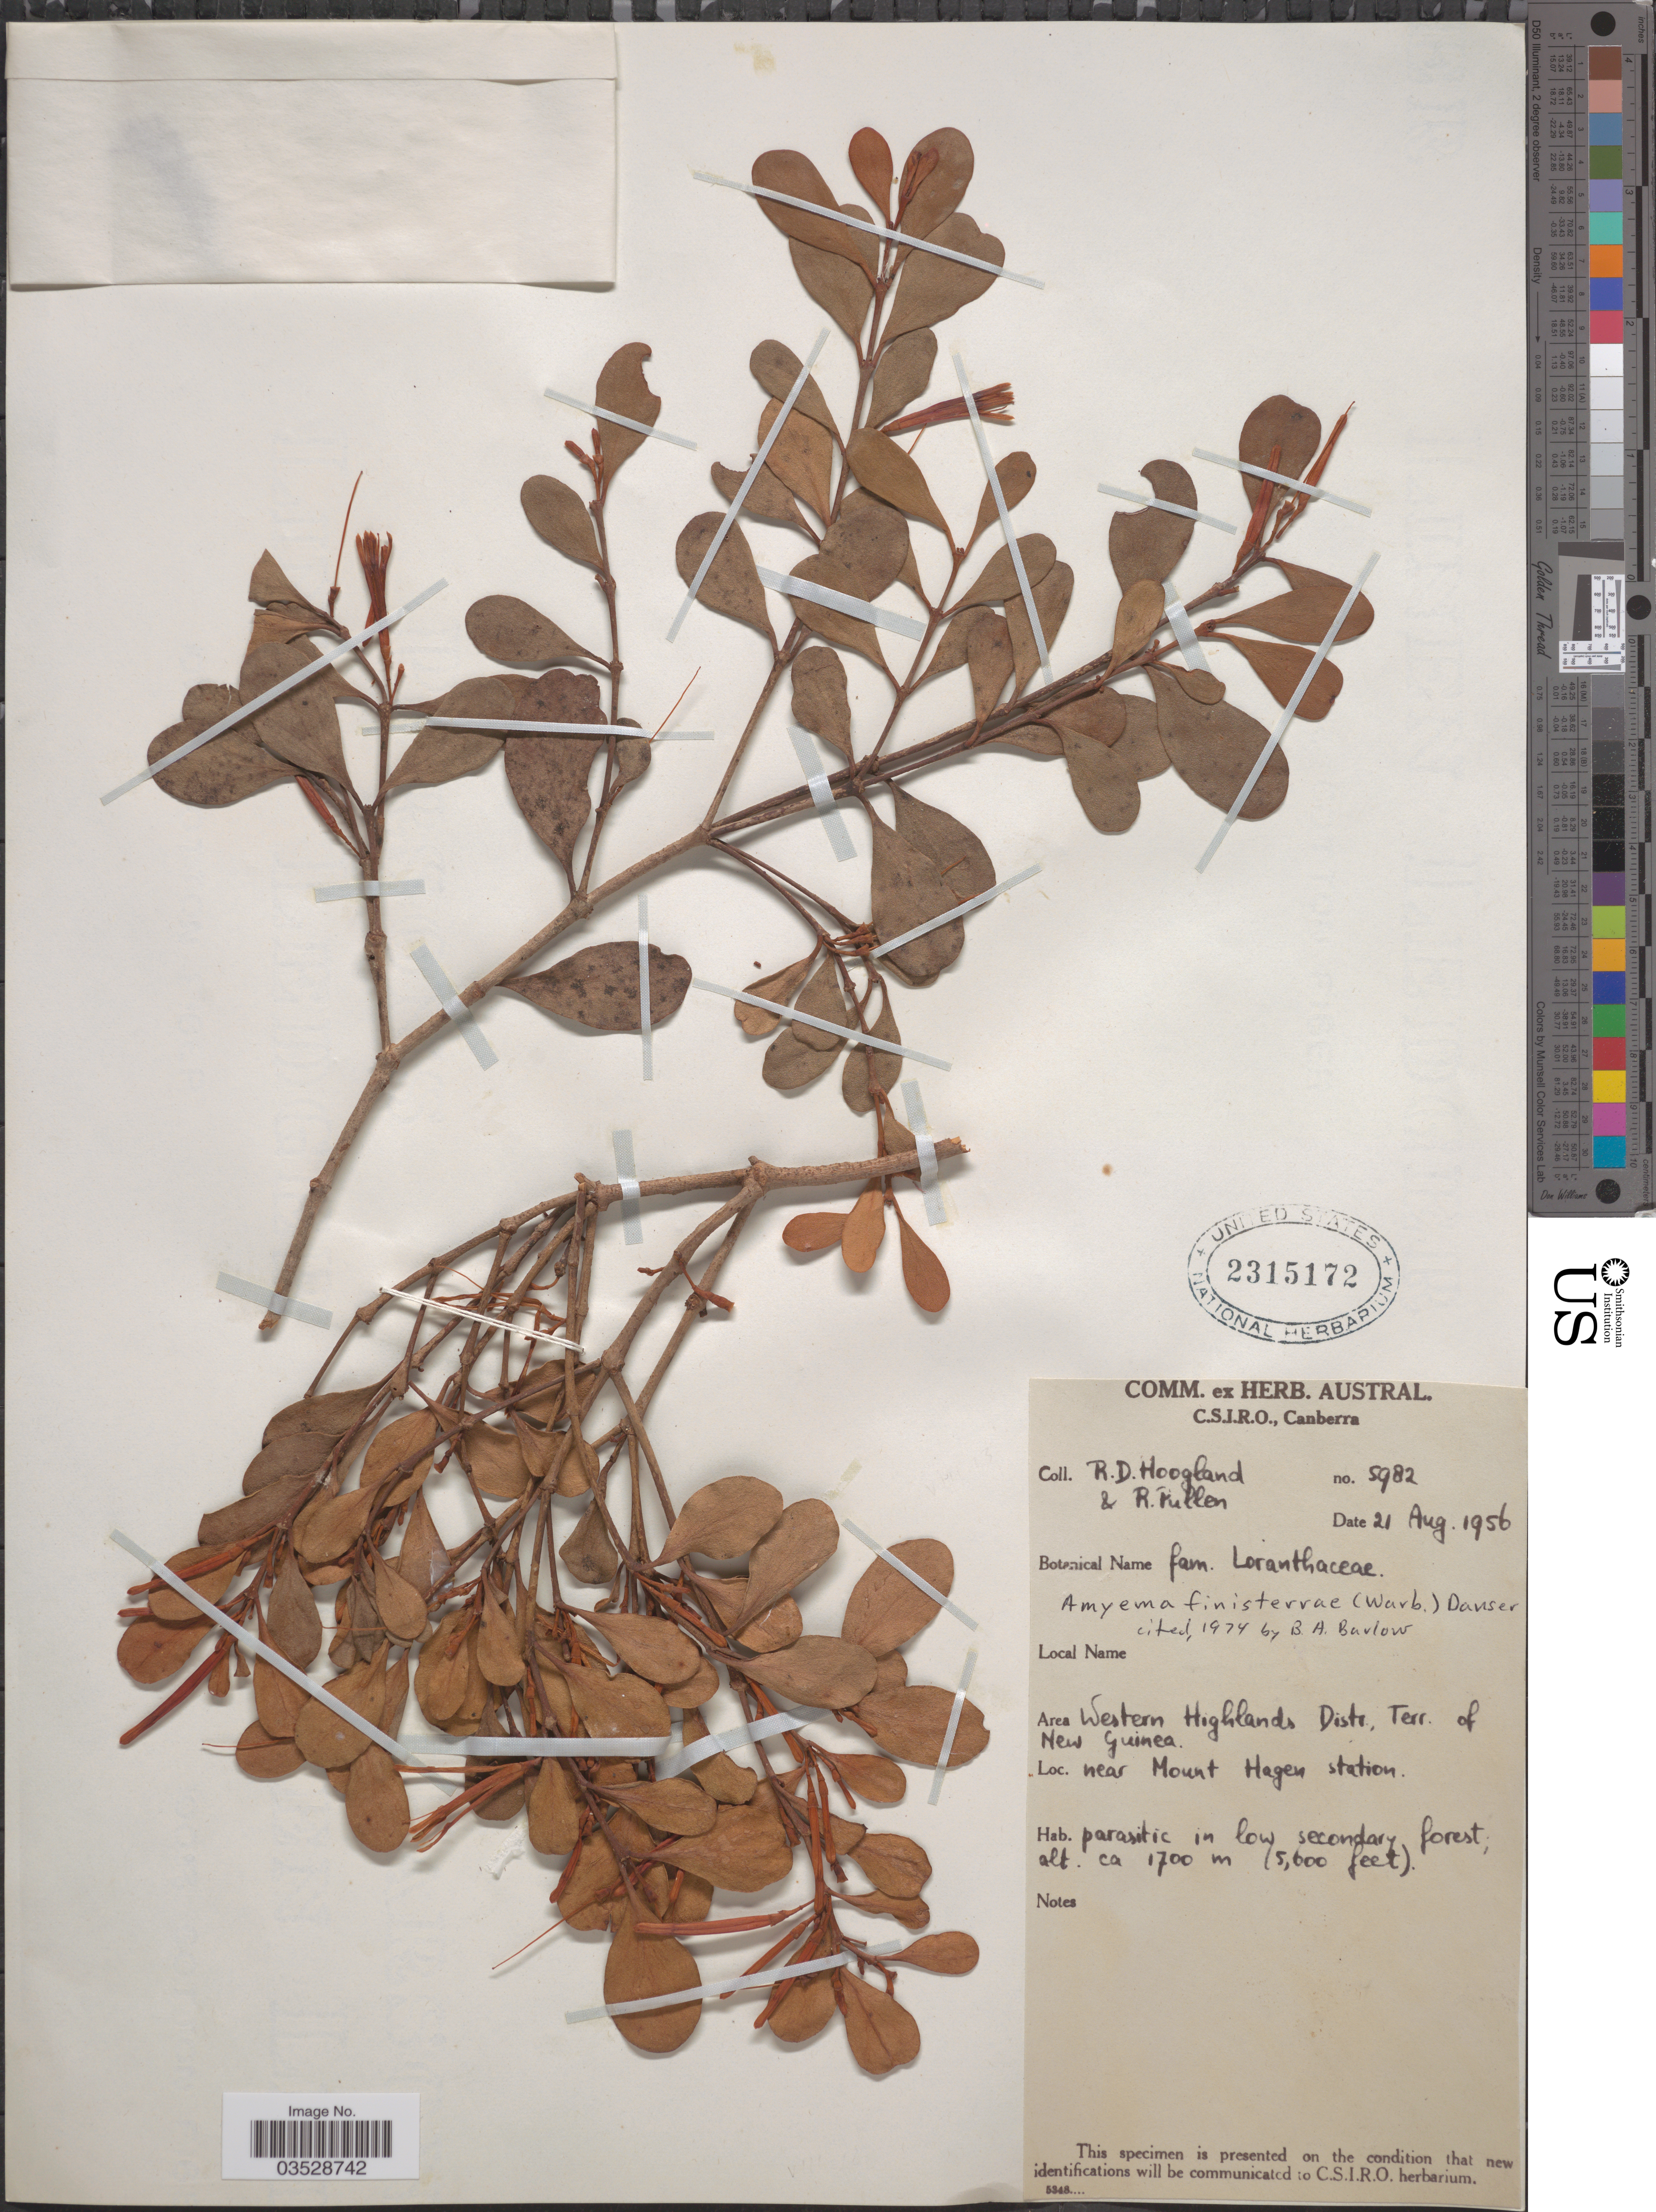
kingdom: Plantae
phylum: Tracheophyta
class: Magnoliopsida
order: Santalales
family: Loranthaceae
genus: Amyema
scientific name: Amyema finisterrae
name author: (Warb.) Danser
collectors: R. D. Hoogland & R. Pullen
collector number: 5982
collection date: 1956-08-21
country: Papua New Guinea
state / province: Western Highlands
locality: Area Western Highlands Distr., Terr. of New Guinea. Near Mount Hagen station.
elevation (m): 1707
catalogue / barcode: US 2315172